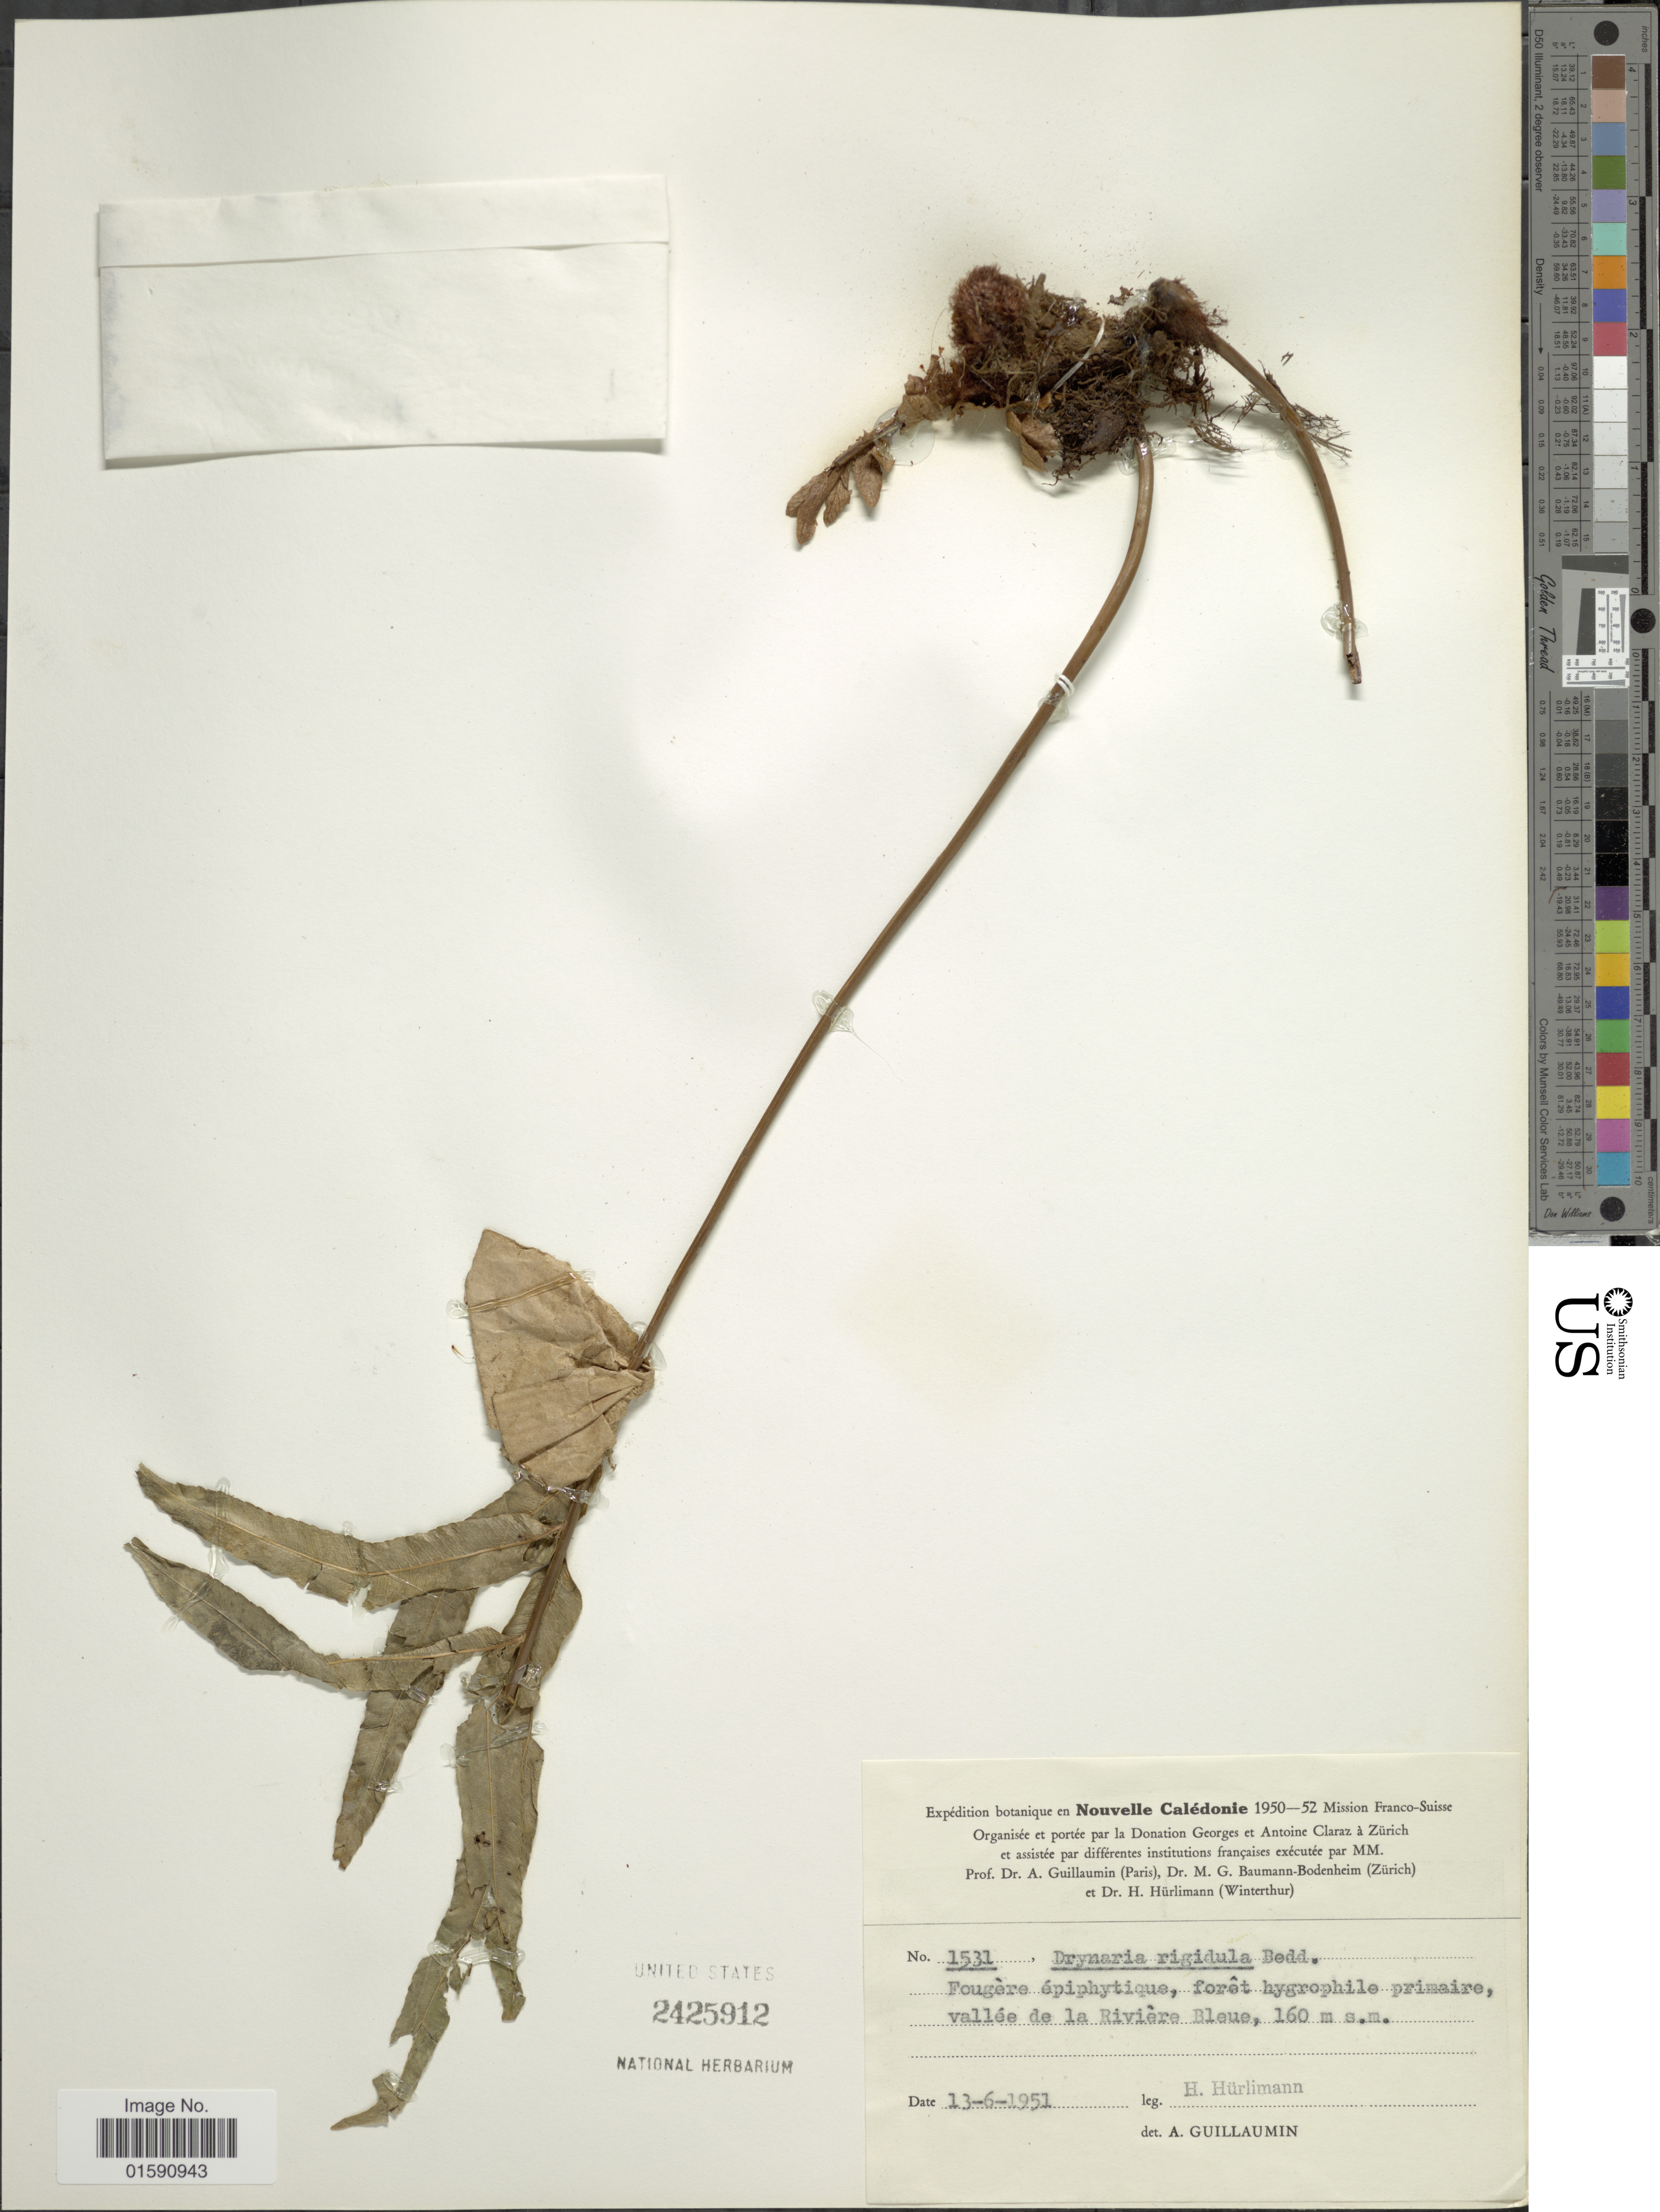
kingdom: Plantae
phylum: Tracheophyta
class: Polypodiopsida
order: Polypodiales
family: Polypodiaceae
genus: Drynaria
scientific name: Drynaria rigidula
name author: (Sw.) Bedd.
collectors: H. Hürlimann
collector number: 1531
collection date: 1951-06-13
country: New Caledonia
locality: Fougere epiphyte, foret hygrophile primaire valle de la Riviere Bleue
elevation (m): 160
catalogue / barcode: US 2425912